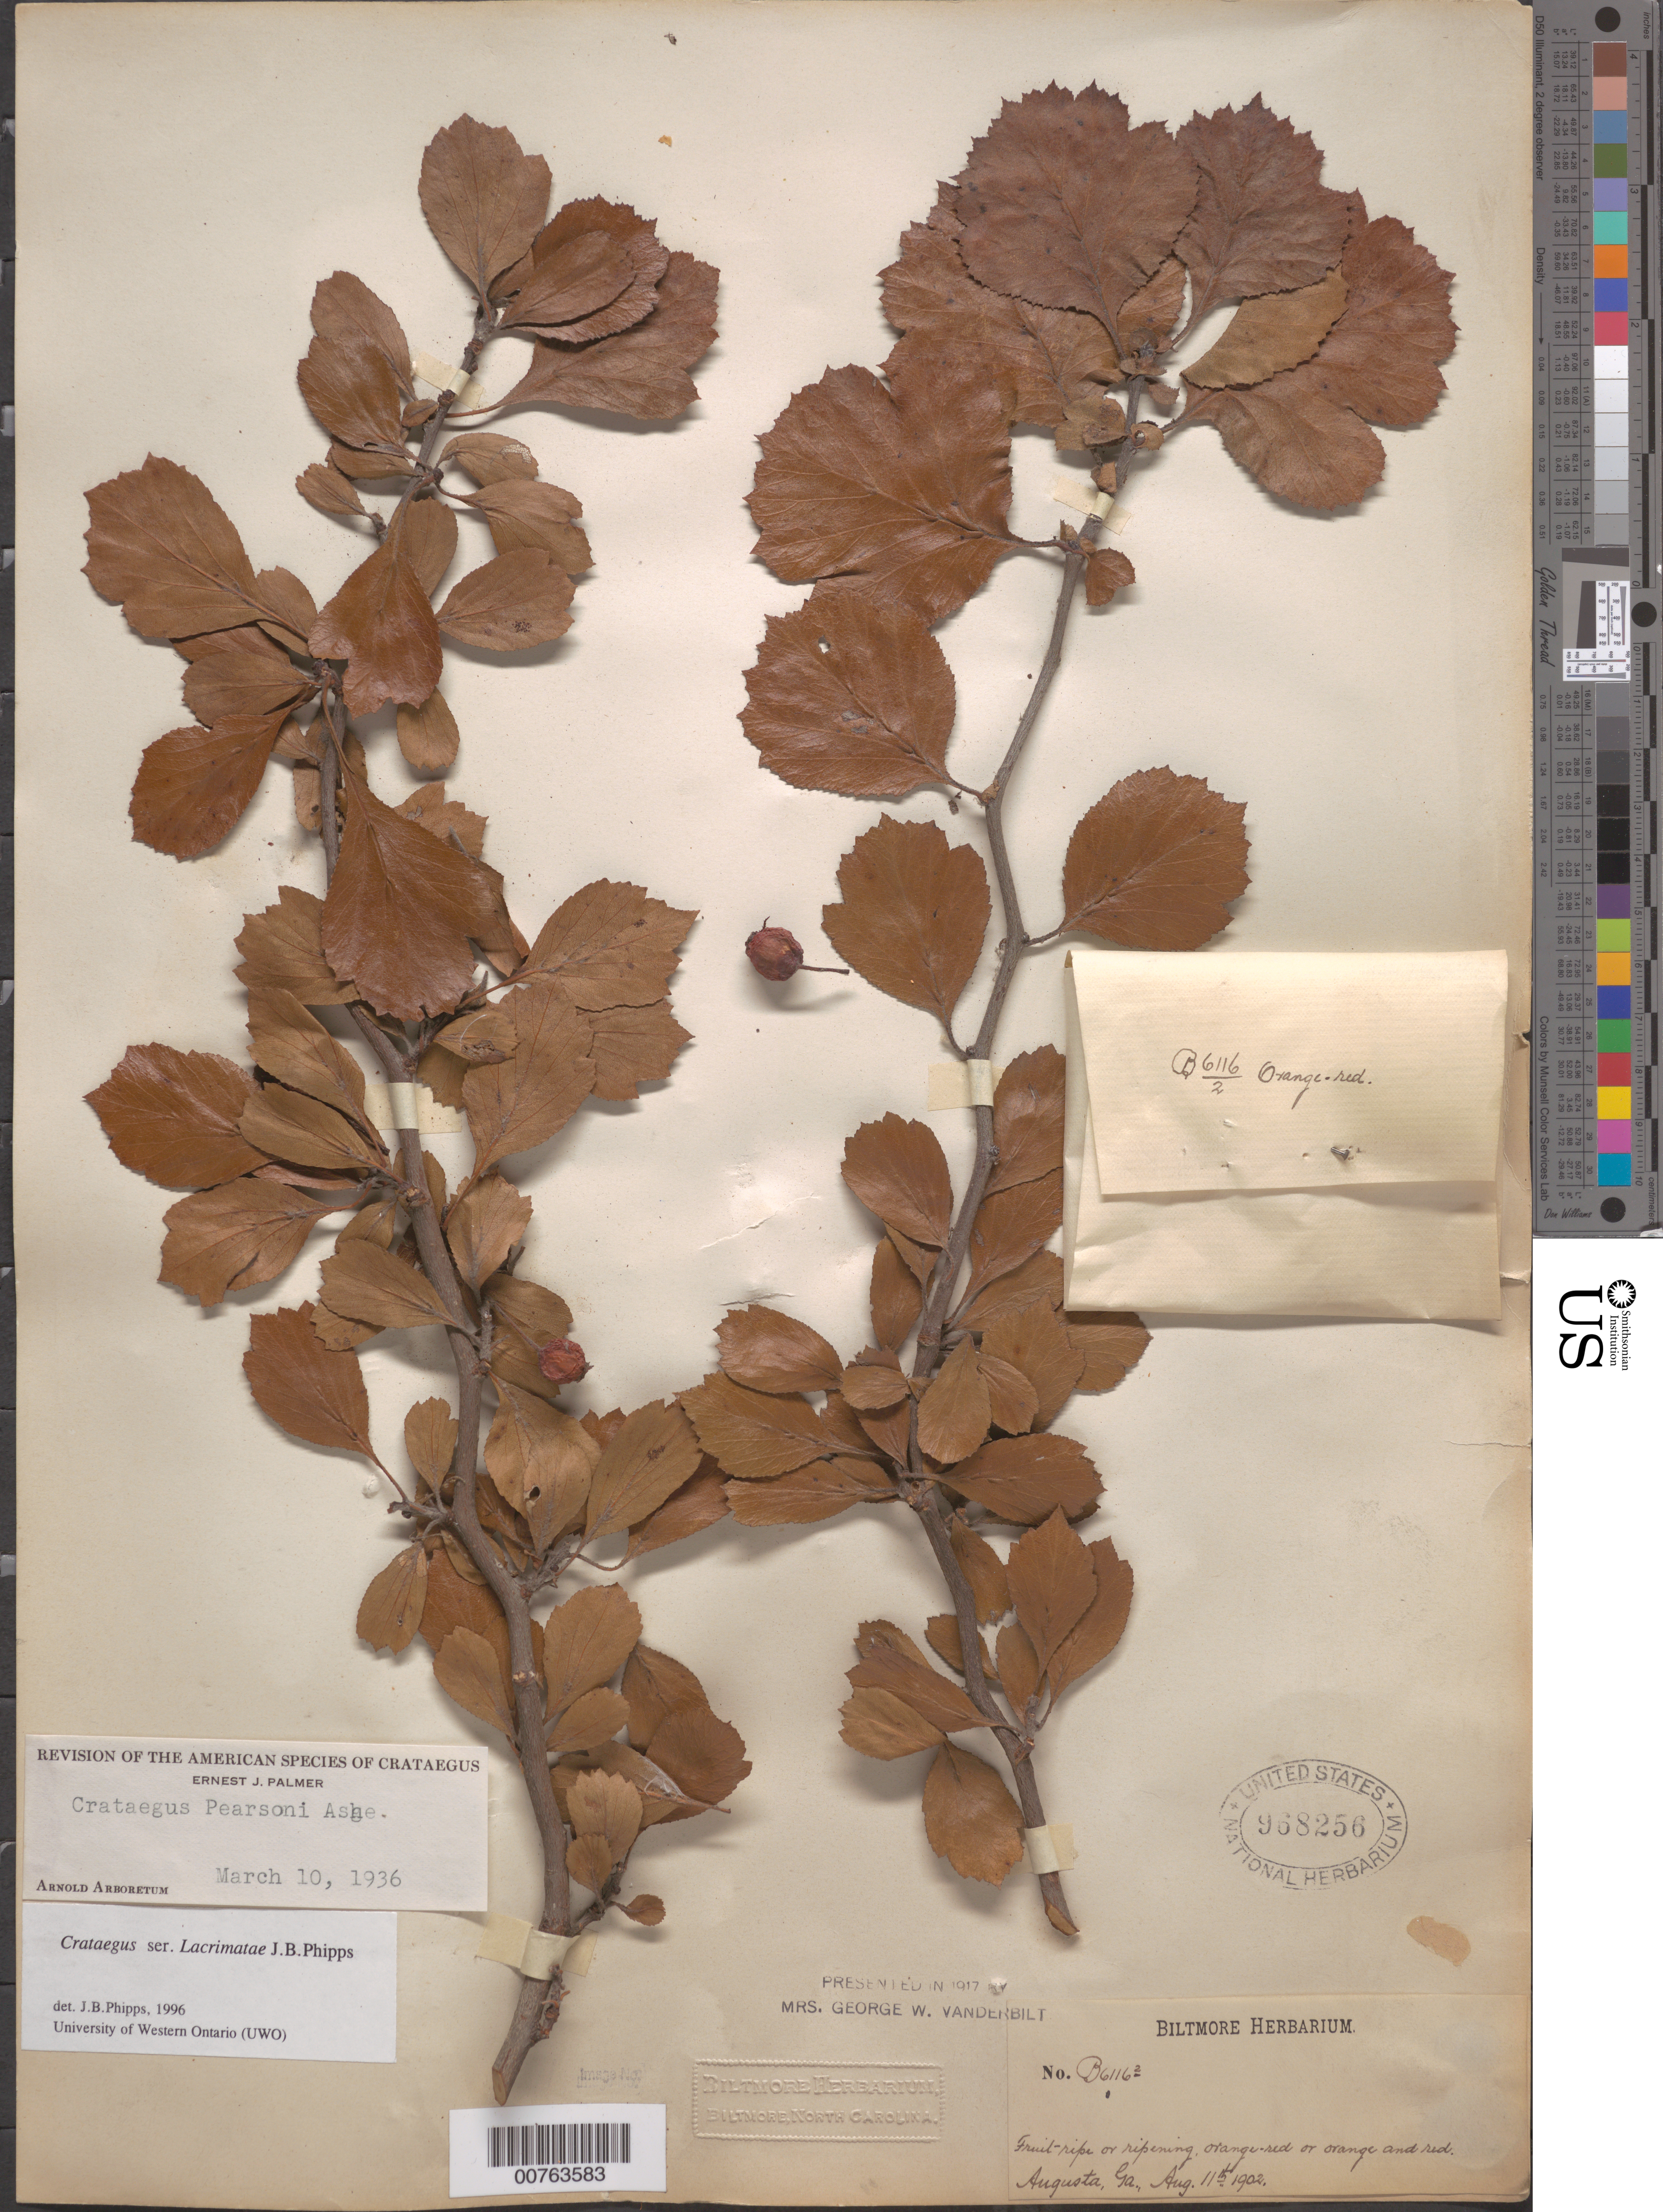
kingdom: Plantae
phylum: Tracheophyta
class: Magnoliopsida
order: Rosales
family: Rosaceae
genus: Crataegus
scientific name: Crataegus pearsonii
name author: Ashe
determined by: Palmer, E. J.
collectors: ex herb. Biltmore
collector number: B6116.2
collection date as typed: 11 Aug 1902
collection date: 1902-08-11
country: United States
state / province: Georgia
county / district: Richmond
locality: Augusta.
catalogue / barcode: US 968256